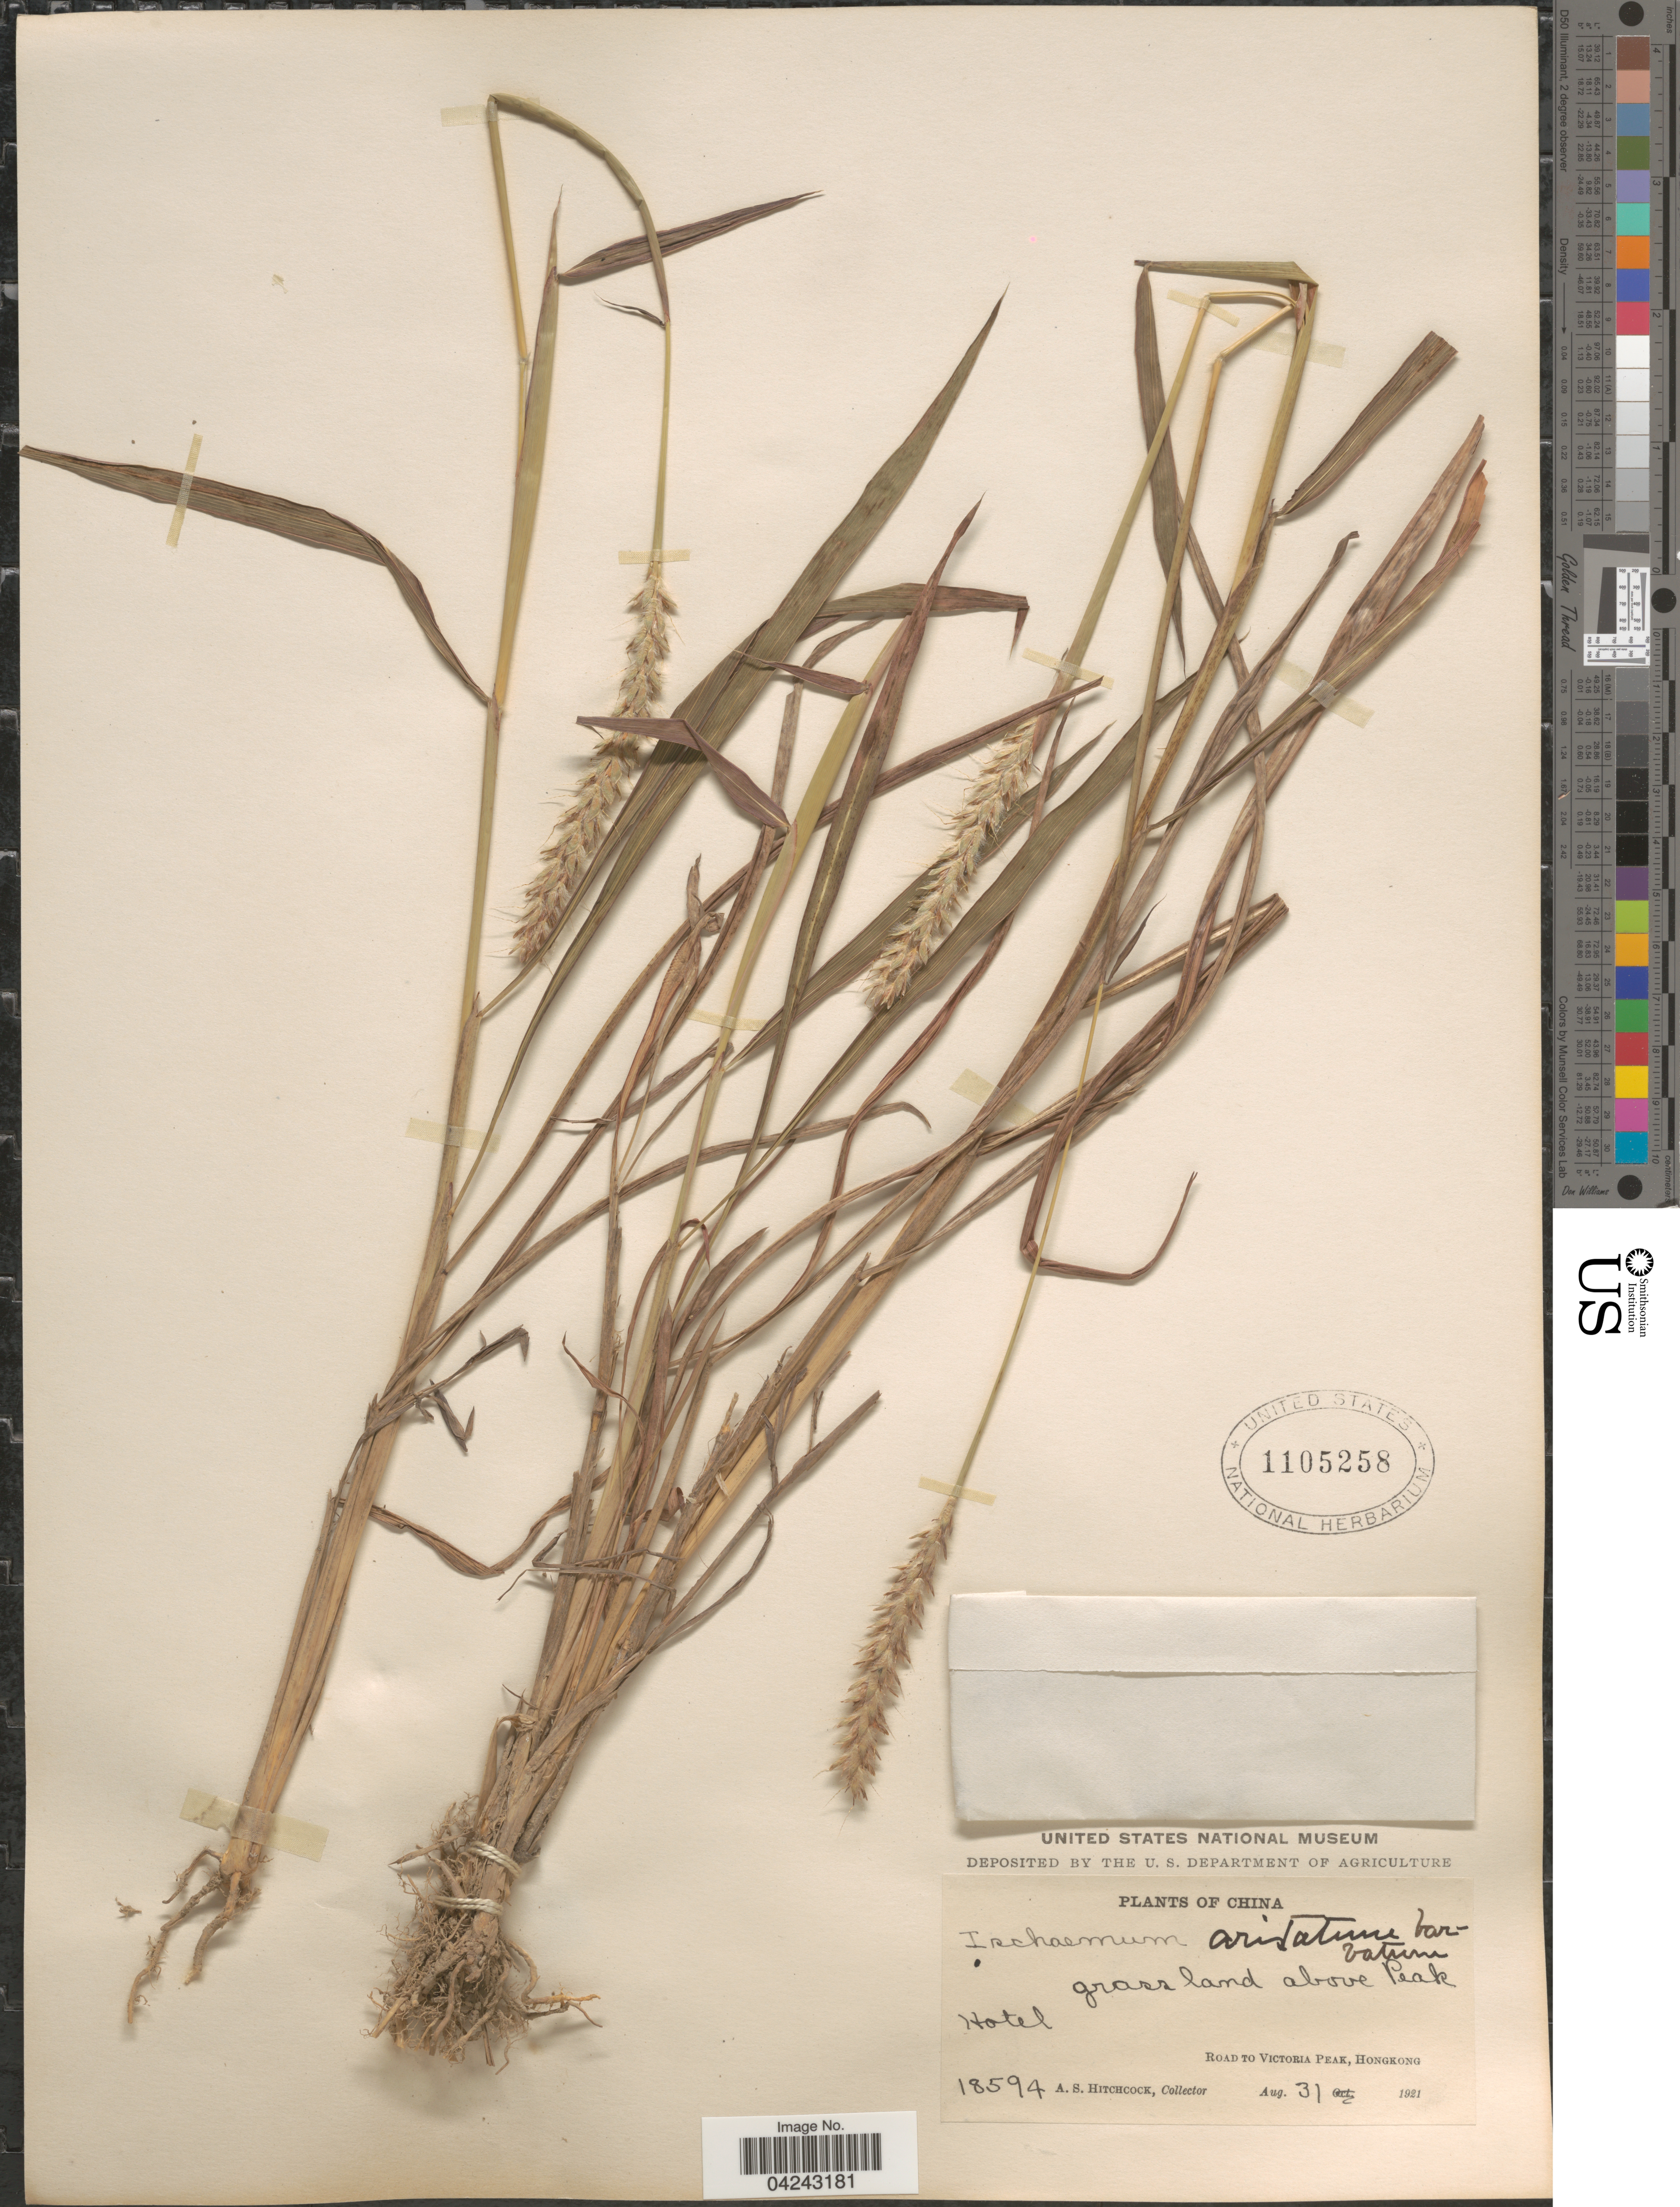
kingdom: Plantae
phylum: Tracheophyta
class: Liliopsida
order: Poales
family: Poaceae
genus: Ischaemum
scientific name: Ischaemum barbatum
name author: Blume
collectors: A. S. Hitchcock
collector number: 18594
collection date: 1921-08-31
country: China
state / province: Hong Kong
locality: Grassland above Peak Hotel. Road to Victoria Peak.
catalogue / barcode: US 1105258